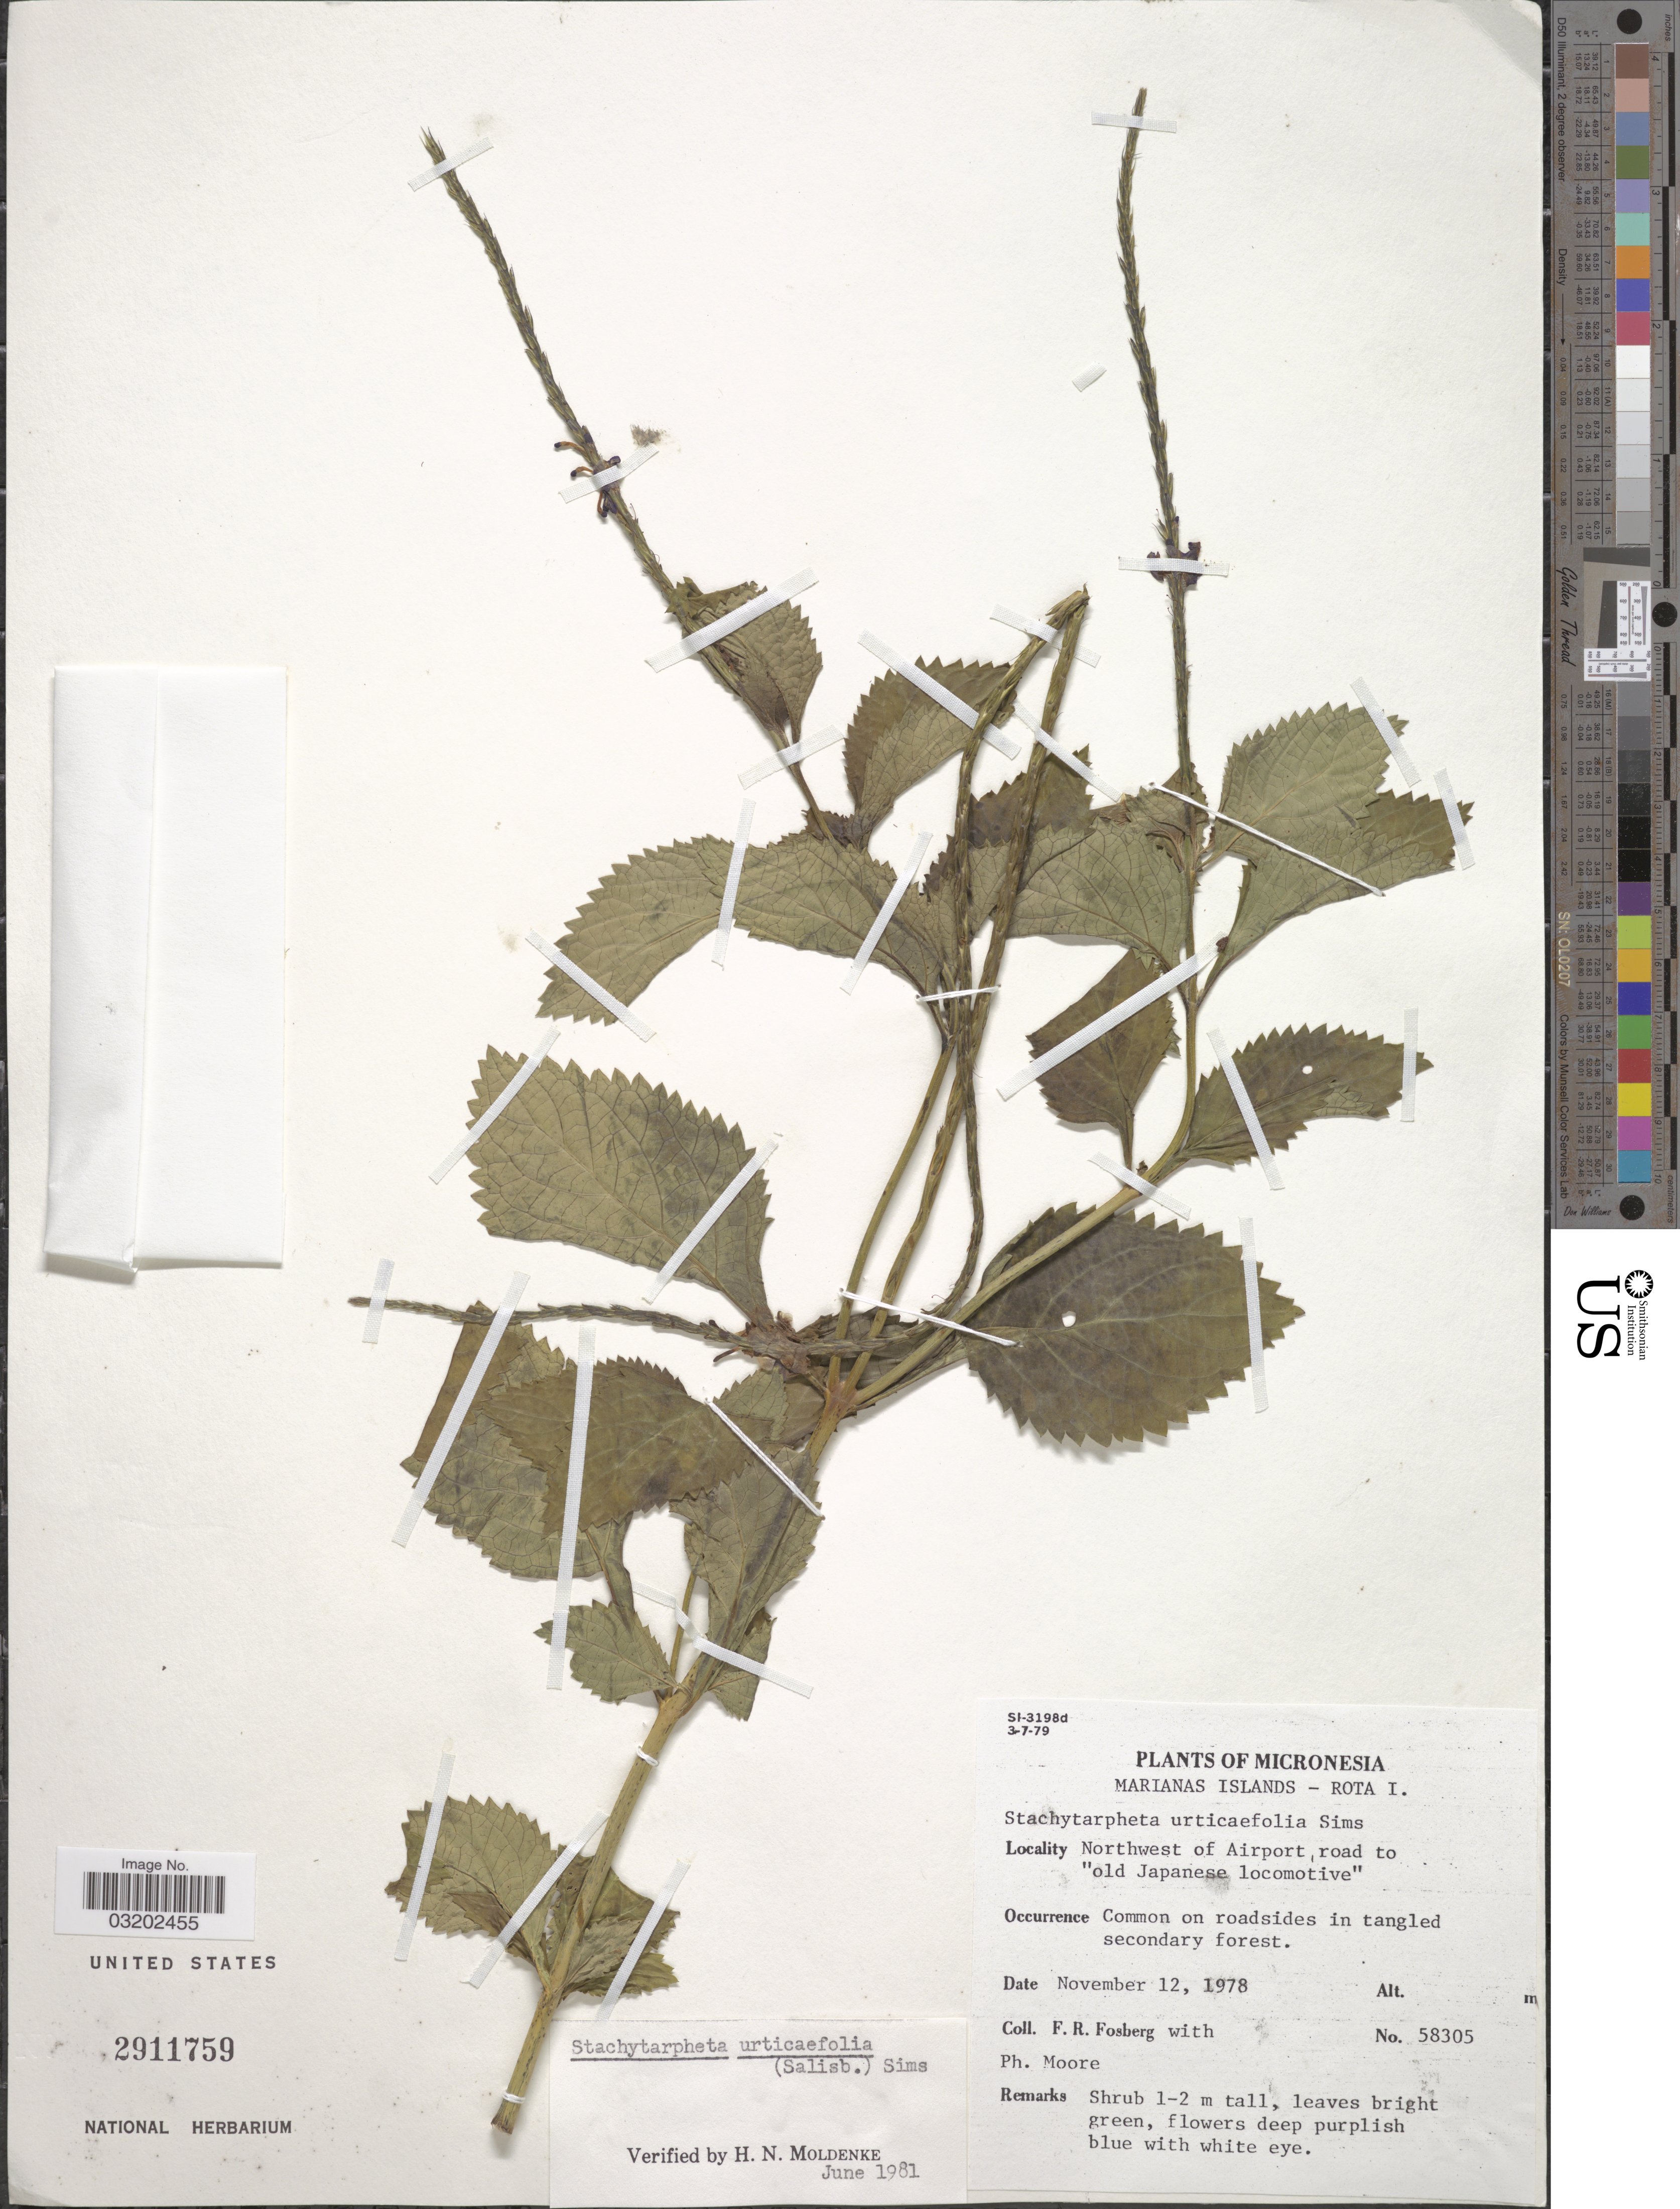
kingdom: Plantae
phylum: Tracheophyta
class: Magnoliopsida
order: Lamiales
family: Verbenaceae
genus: Stachytarpheta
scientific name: Stachytarpheta urticifolia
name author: Sims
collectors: F. R. Fosberg & P. Moore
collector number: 5/8305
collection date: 1978-11-12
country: Northern Mariana Islands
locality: Micronesia. Marianas Islands - Rota I. Northwest of Airport, road to "old Japanese locomotive".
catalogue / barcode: US 2911759